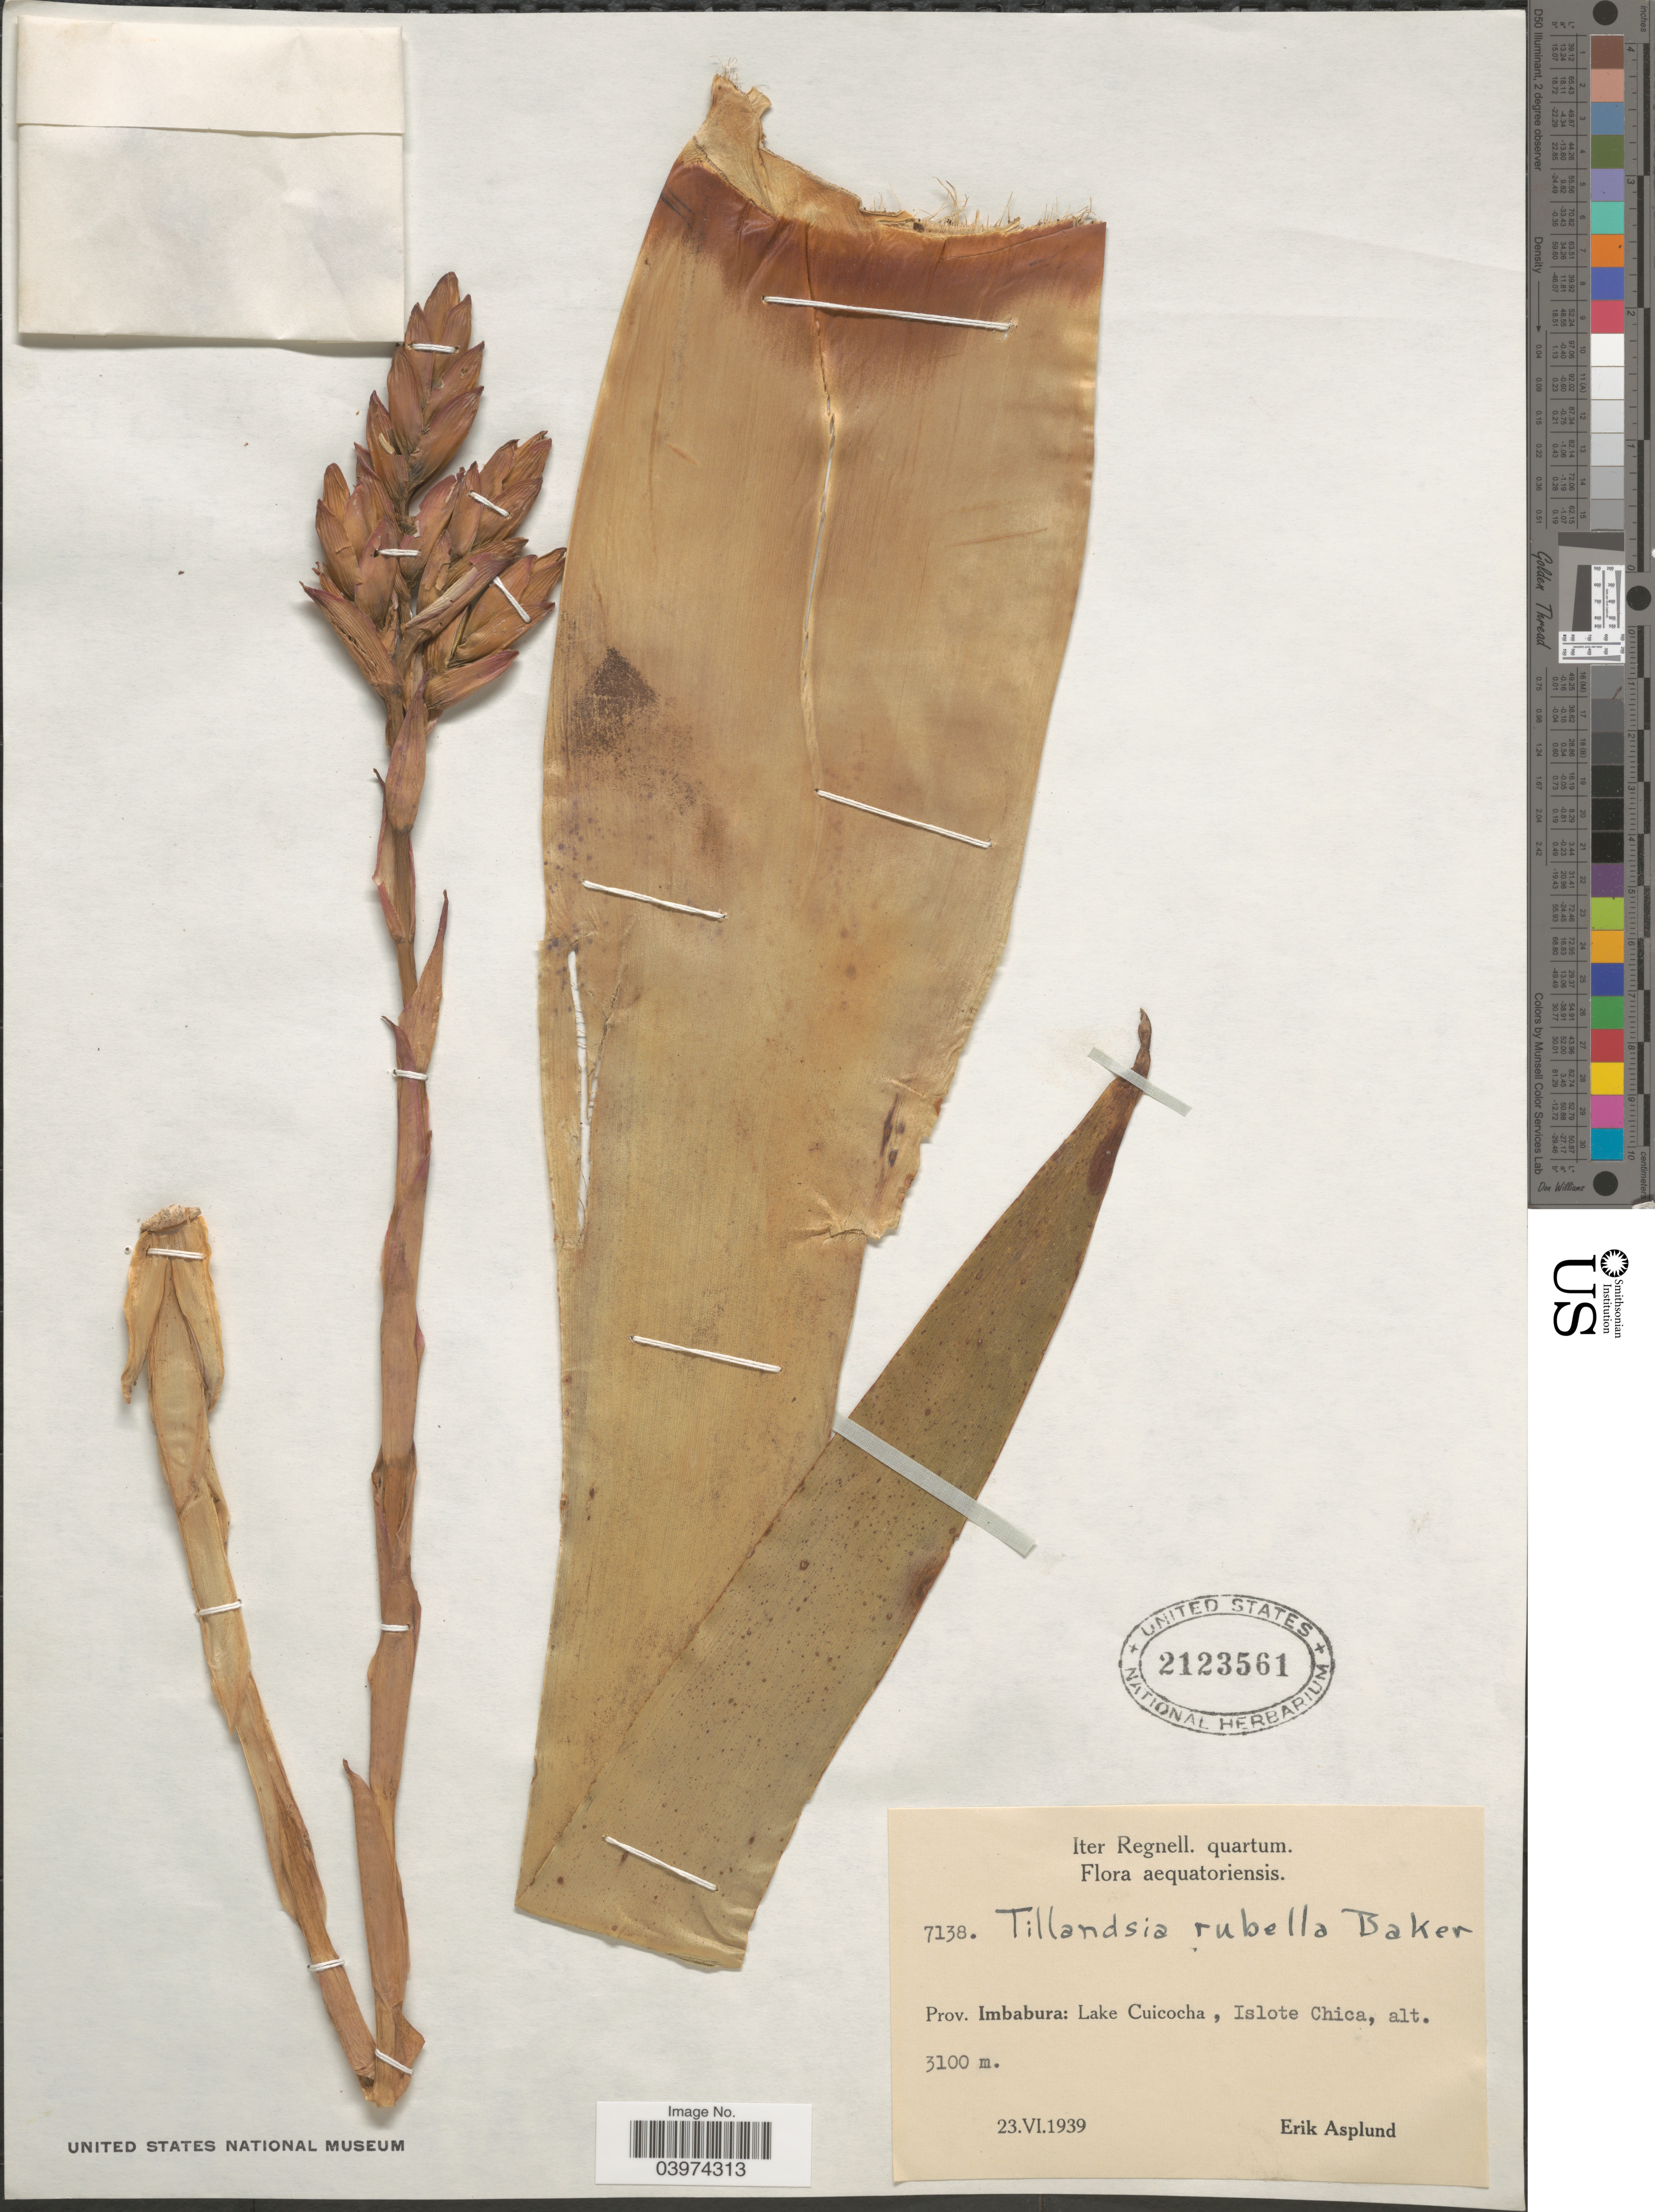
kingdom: Plantae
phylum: Tracheophyta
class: Liliopsida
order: Poales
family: Bromeliaceae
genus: Tillandsia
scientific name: Tillandsia rubella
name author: Baker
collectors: E. Asplund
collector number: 7138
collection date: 1939-06-23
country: Ecuador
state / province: Imbabura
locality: Iter Regnell. quartum. Aequatoriensis. Prov. Imbabura: Lake Cuicocha, Islote Chica.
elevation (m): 3100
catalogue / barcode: US 2123561